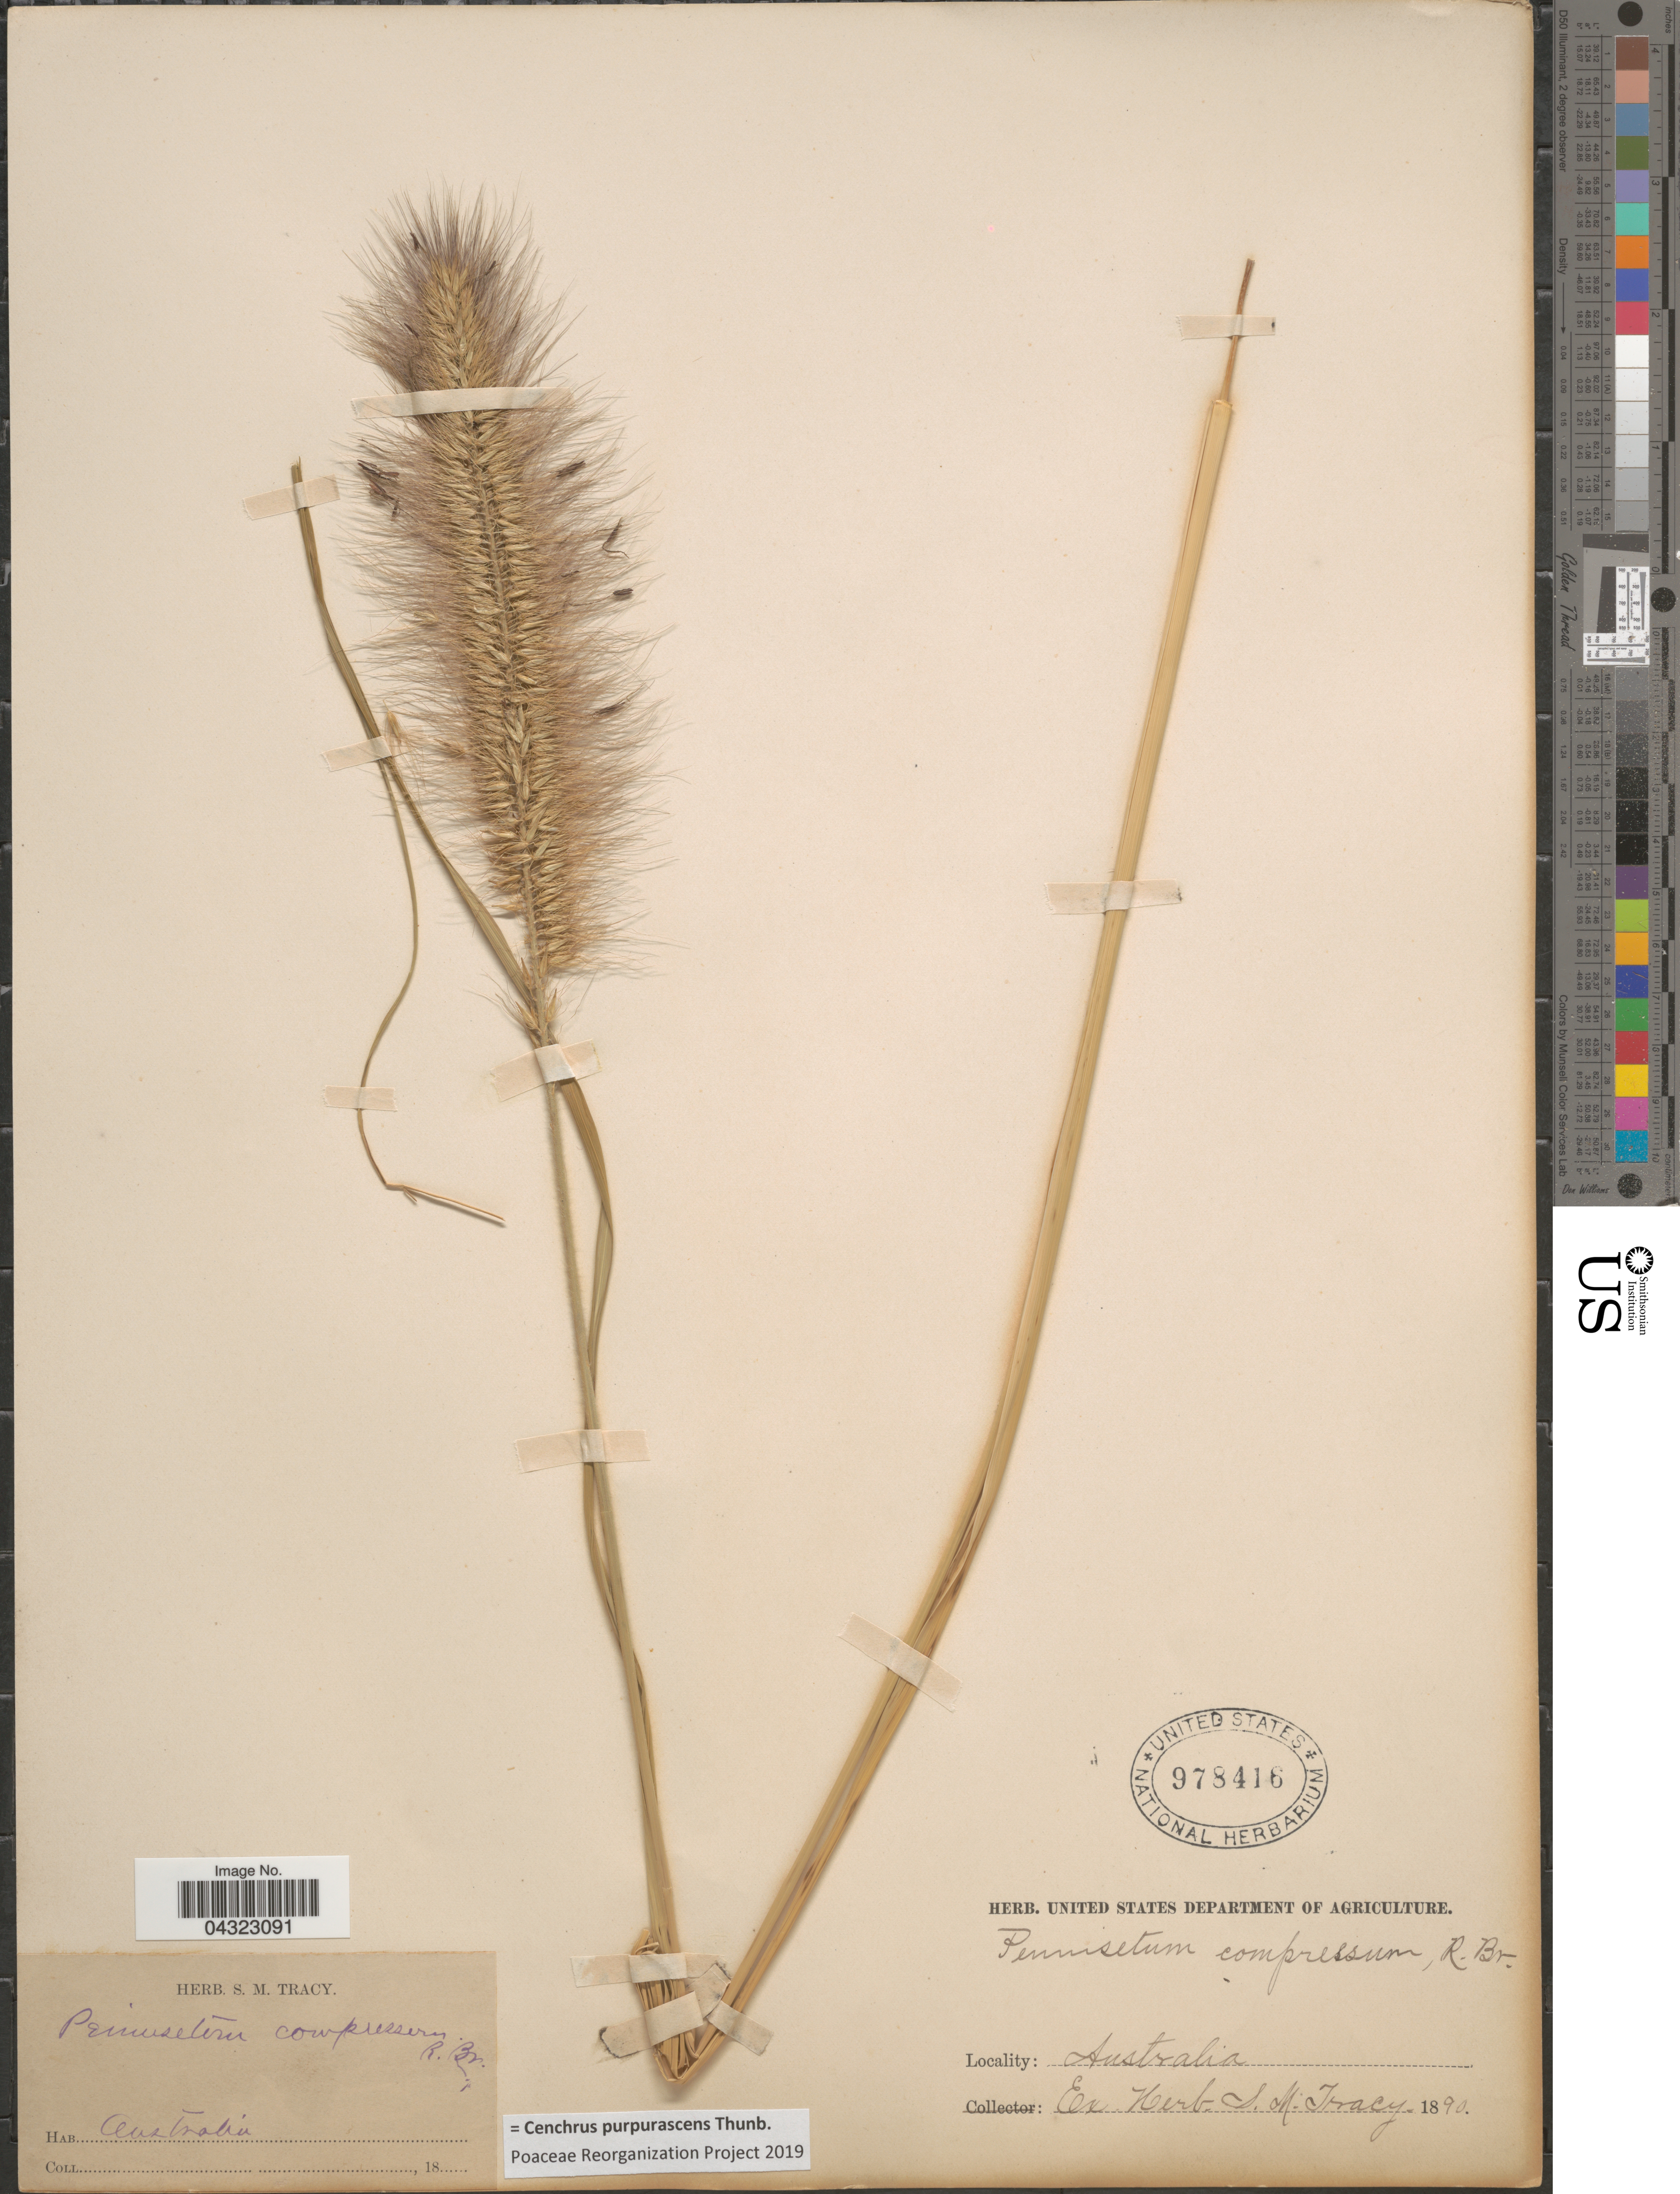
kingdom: Plantae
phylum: Tracheophyta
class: Liliopsida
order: Poales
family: Poaceae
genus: Cenchrus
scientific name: Cenchrus purpurascens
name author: Thunb.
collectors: Ex herb. S. M. Tracy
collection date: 1890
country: Australia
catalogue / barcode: US 978416